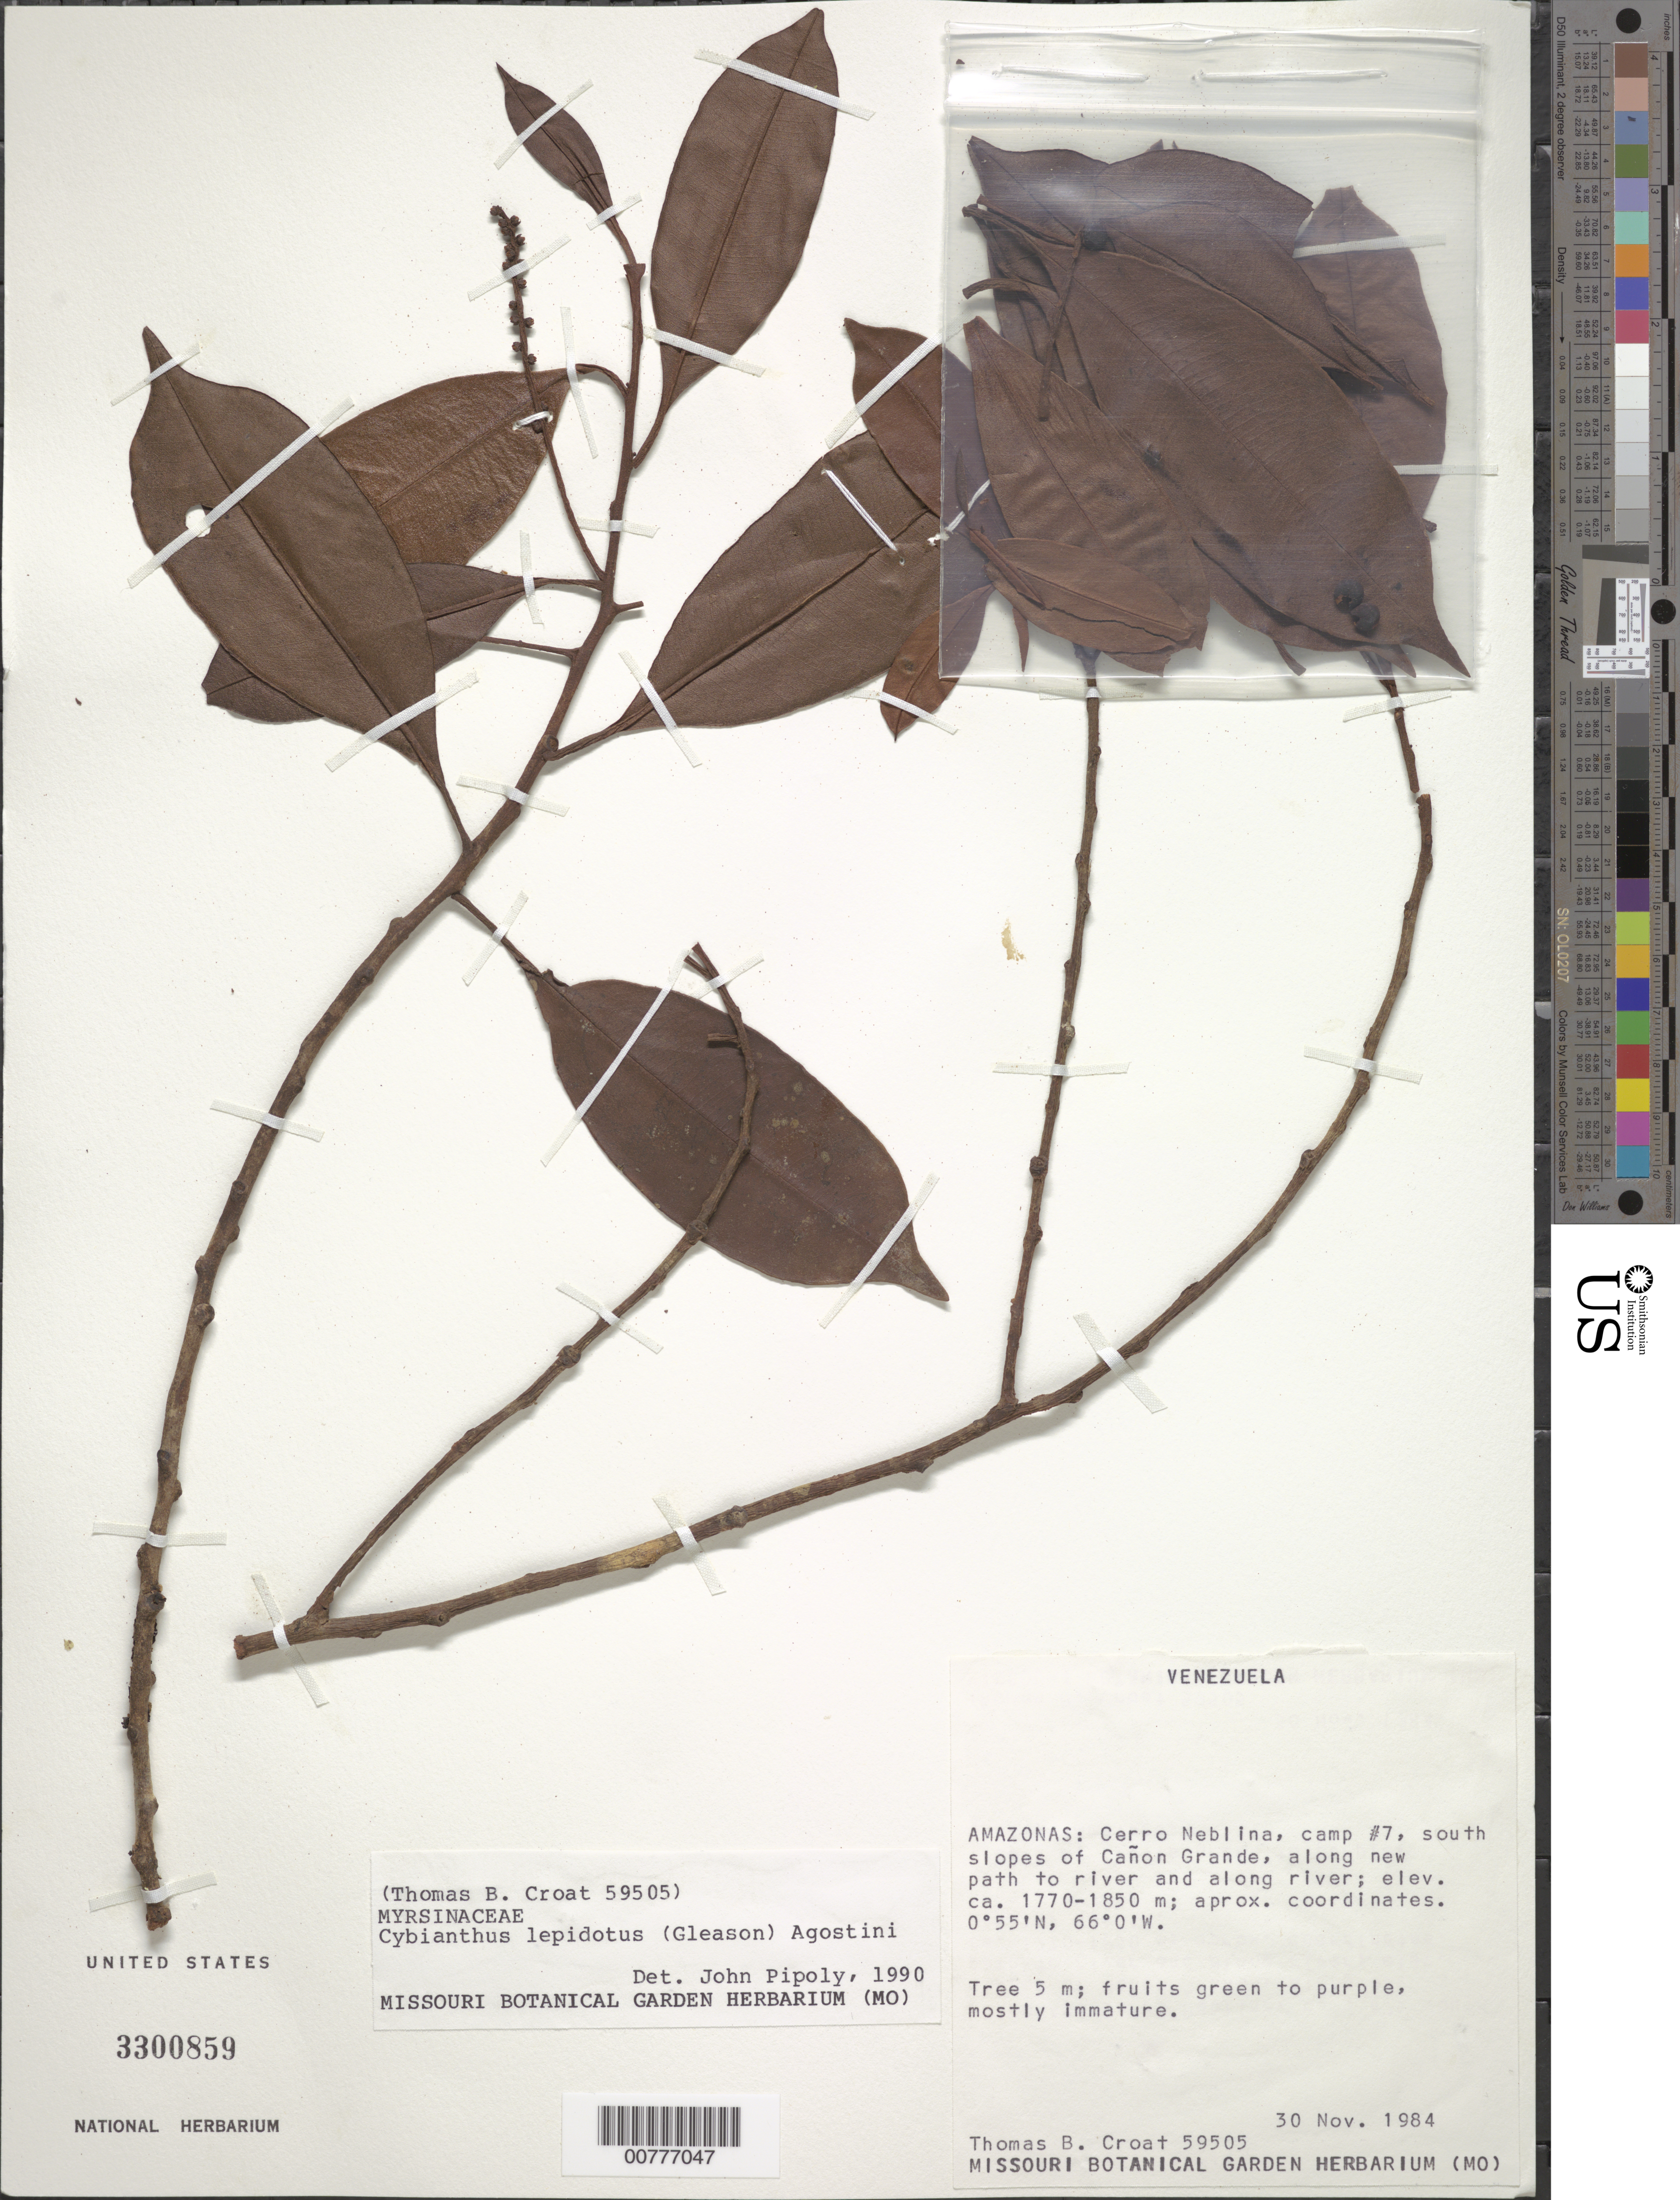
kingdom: Plantae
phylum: Tracheophyta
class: Magnoliopsida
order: Ericales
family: Primulaceae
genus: Cybianthus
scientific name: Cybianthus lepidotus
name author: (Gleason) G. Agostini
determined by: Pipoly, J. J., III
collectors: T. B. Croat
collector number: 59505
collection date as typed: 30-Nov-84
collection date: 1984-11-30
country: Venezuela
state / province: Amazonas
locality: Cerro Neblina, camp #7, S slopes of Cañon Grande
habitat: Along path and river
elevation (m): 1770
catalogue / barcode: US 3300859